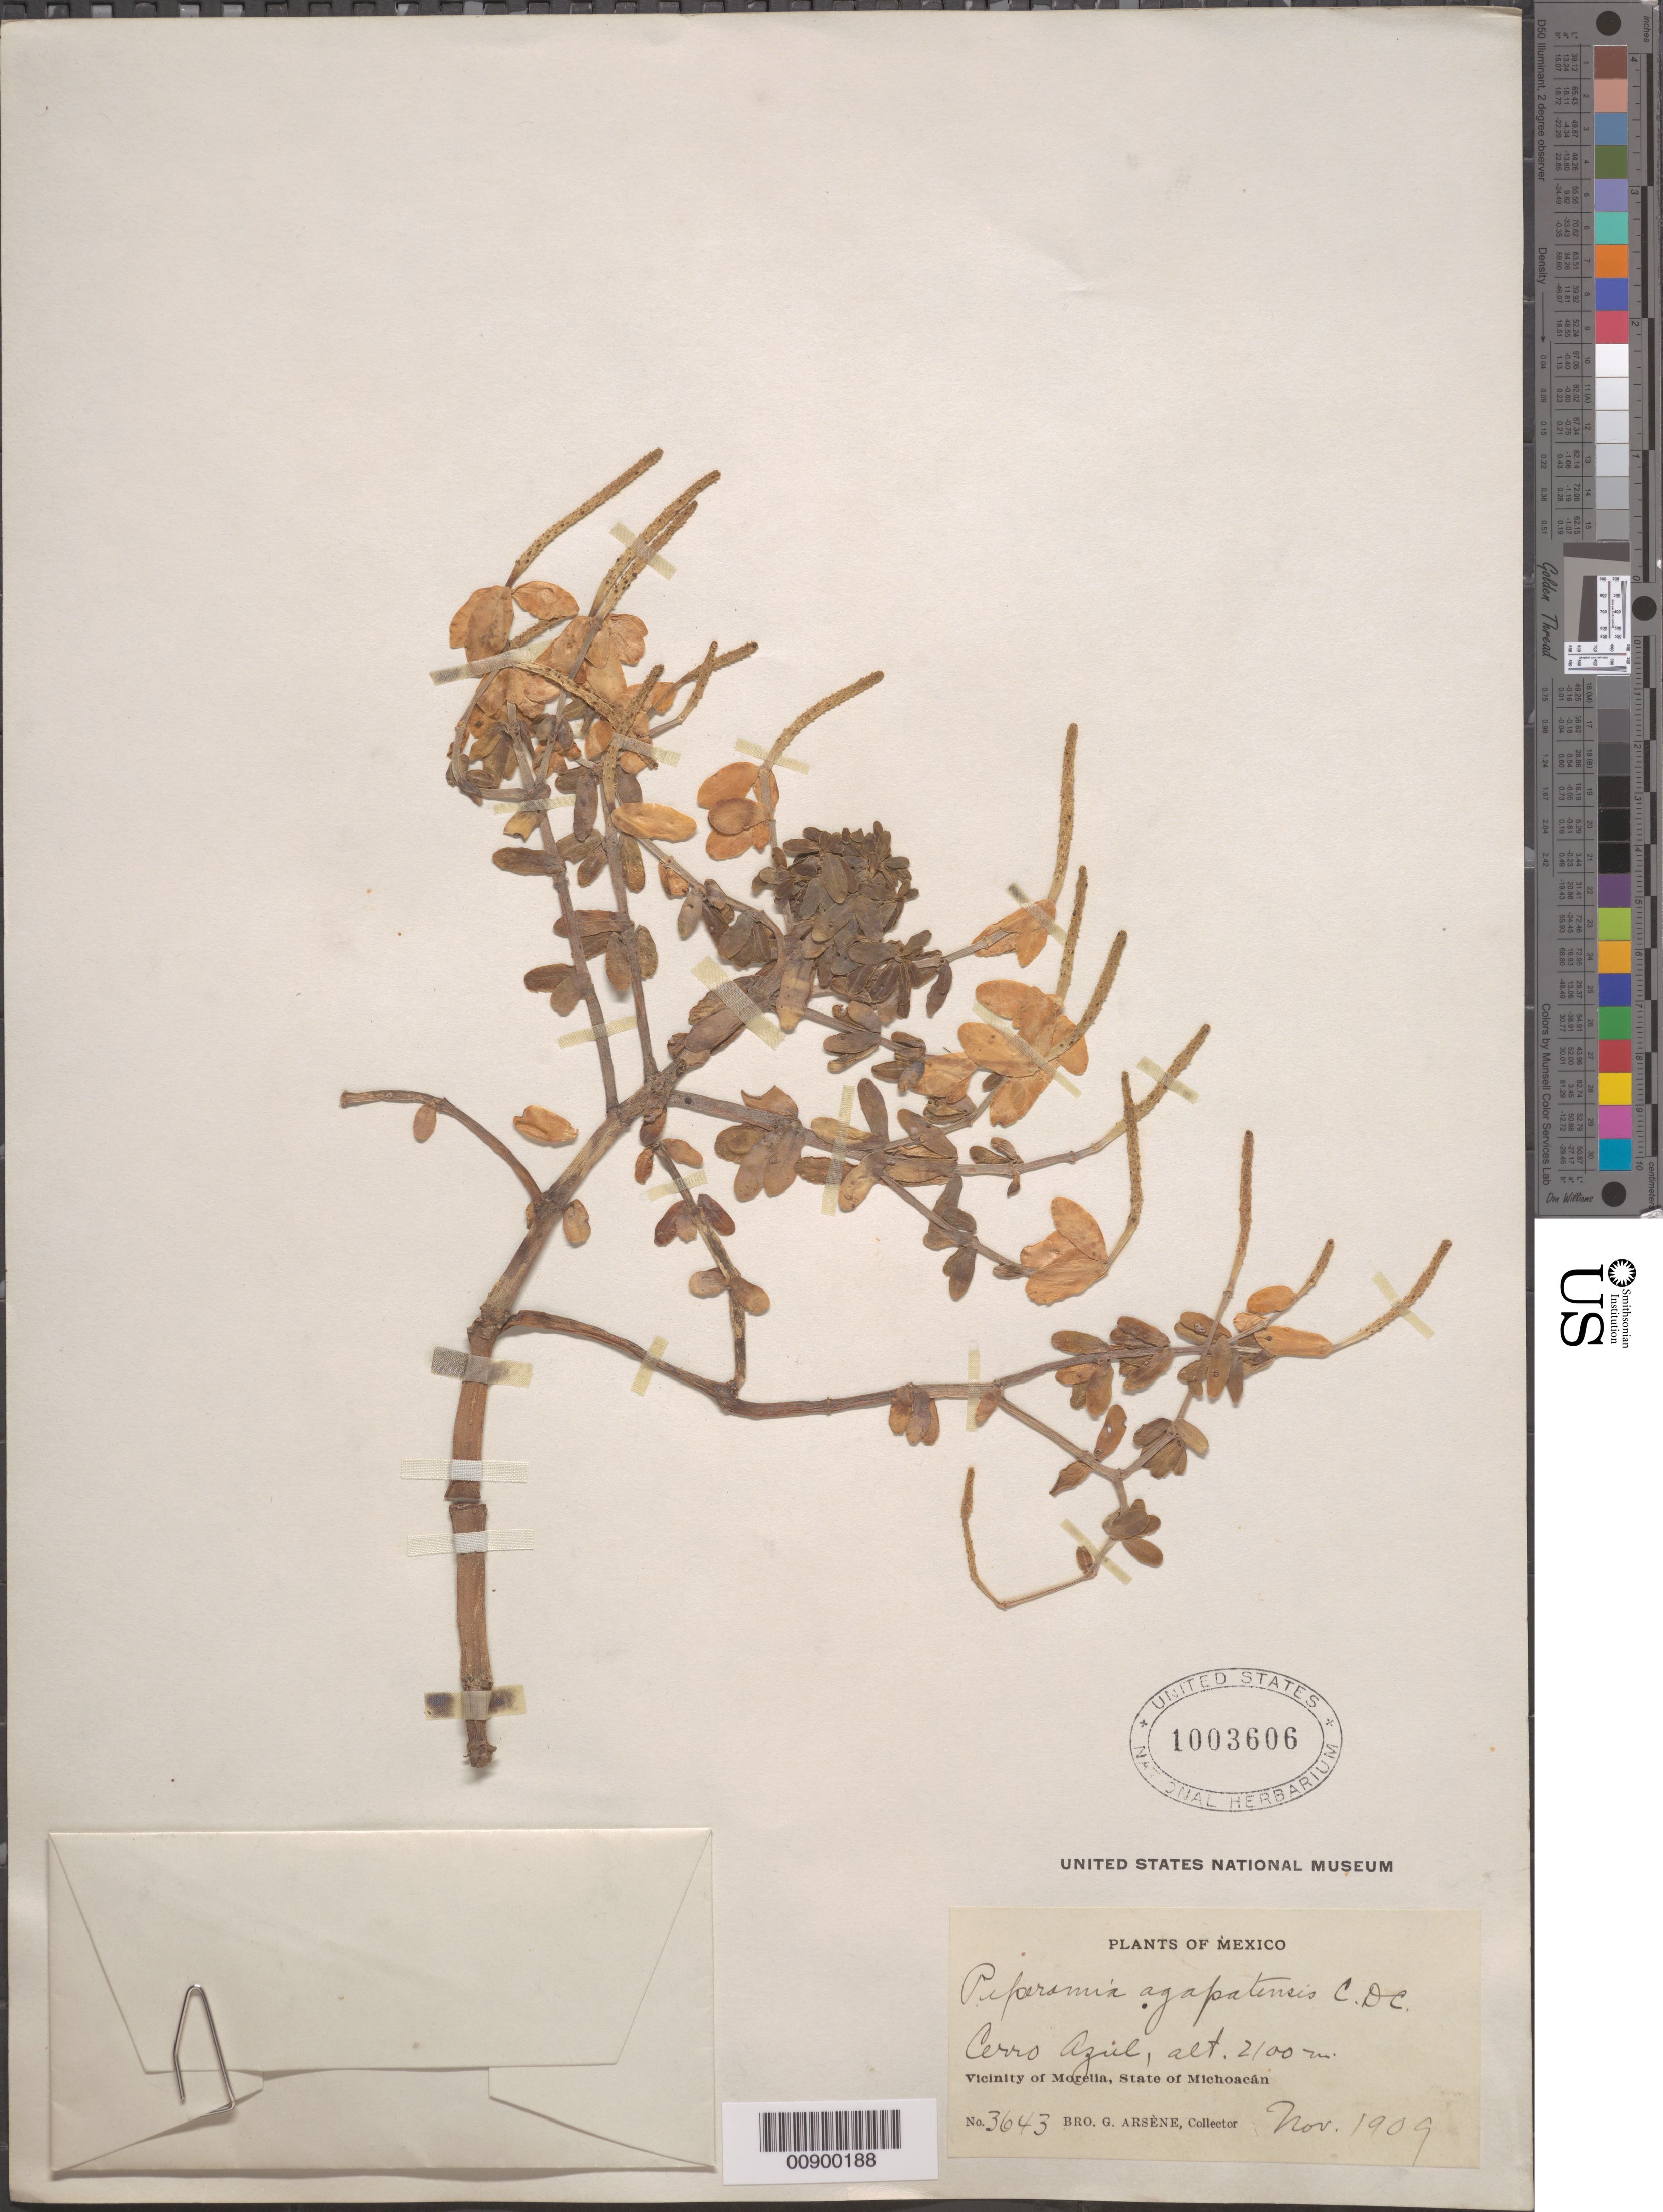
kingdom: Plantae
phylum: Tracheophyta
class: Magnoliopsida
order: Piperales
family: Piperaceae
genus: Peperomia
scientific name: Peperomia agapatensis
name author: C. DC.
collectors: Bro. G. Arsène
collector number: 3643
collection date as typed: Nov 1909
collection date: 1909-11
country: Mexico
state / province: Michoacán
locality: Cerro Azul. Vicinity of Morelia, State of Michoacán.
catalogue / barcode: US 1003606